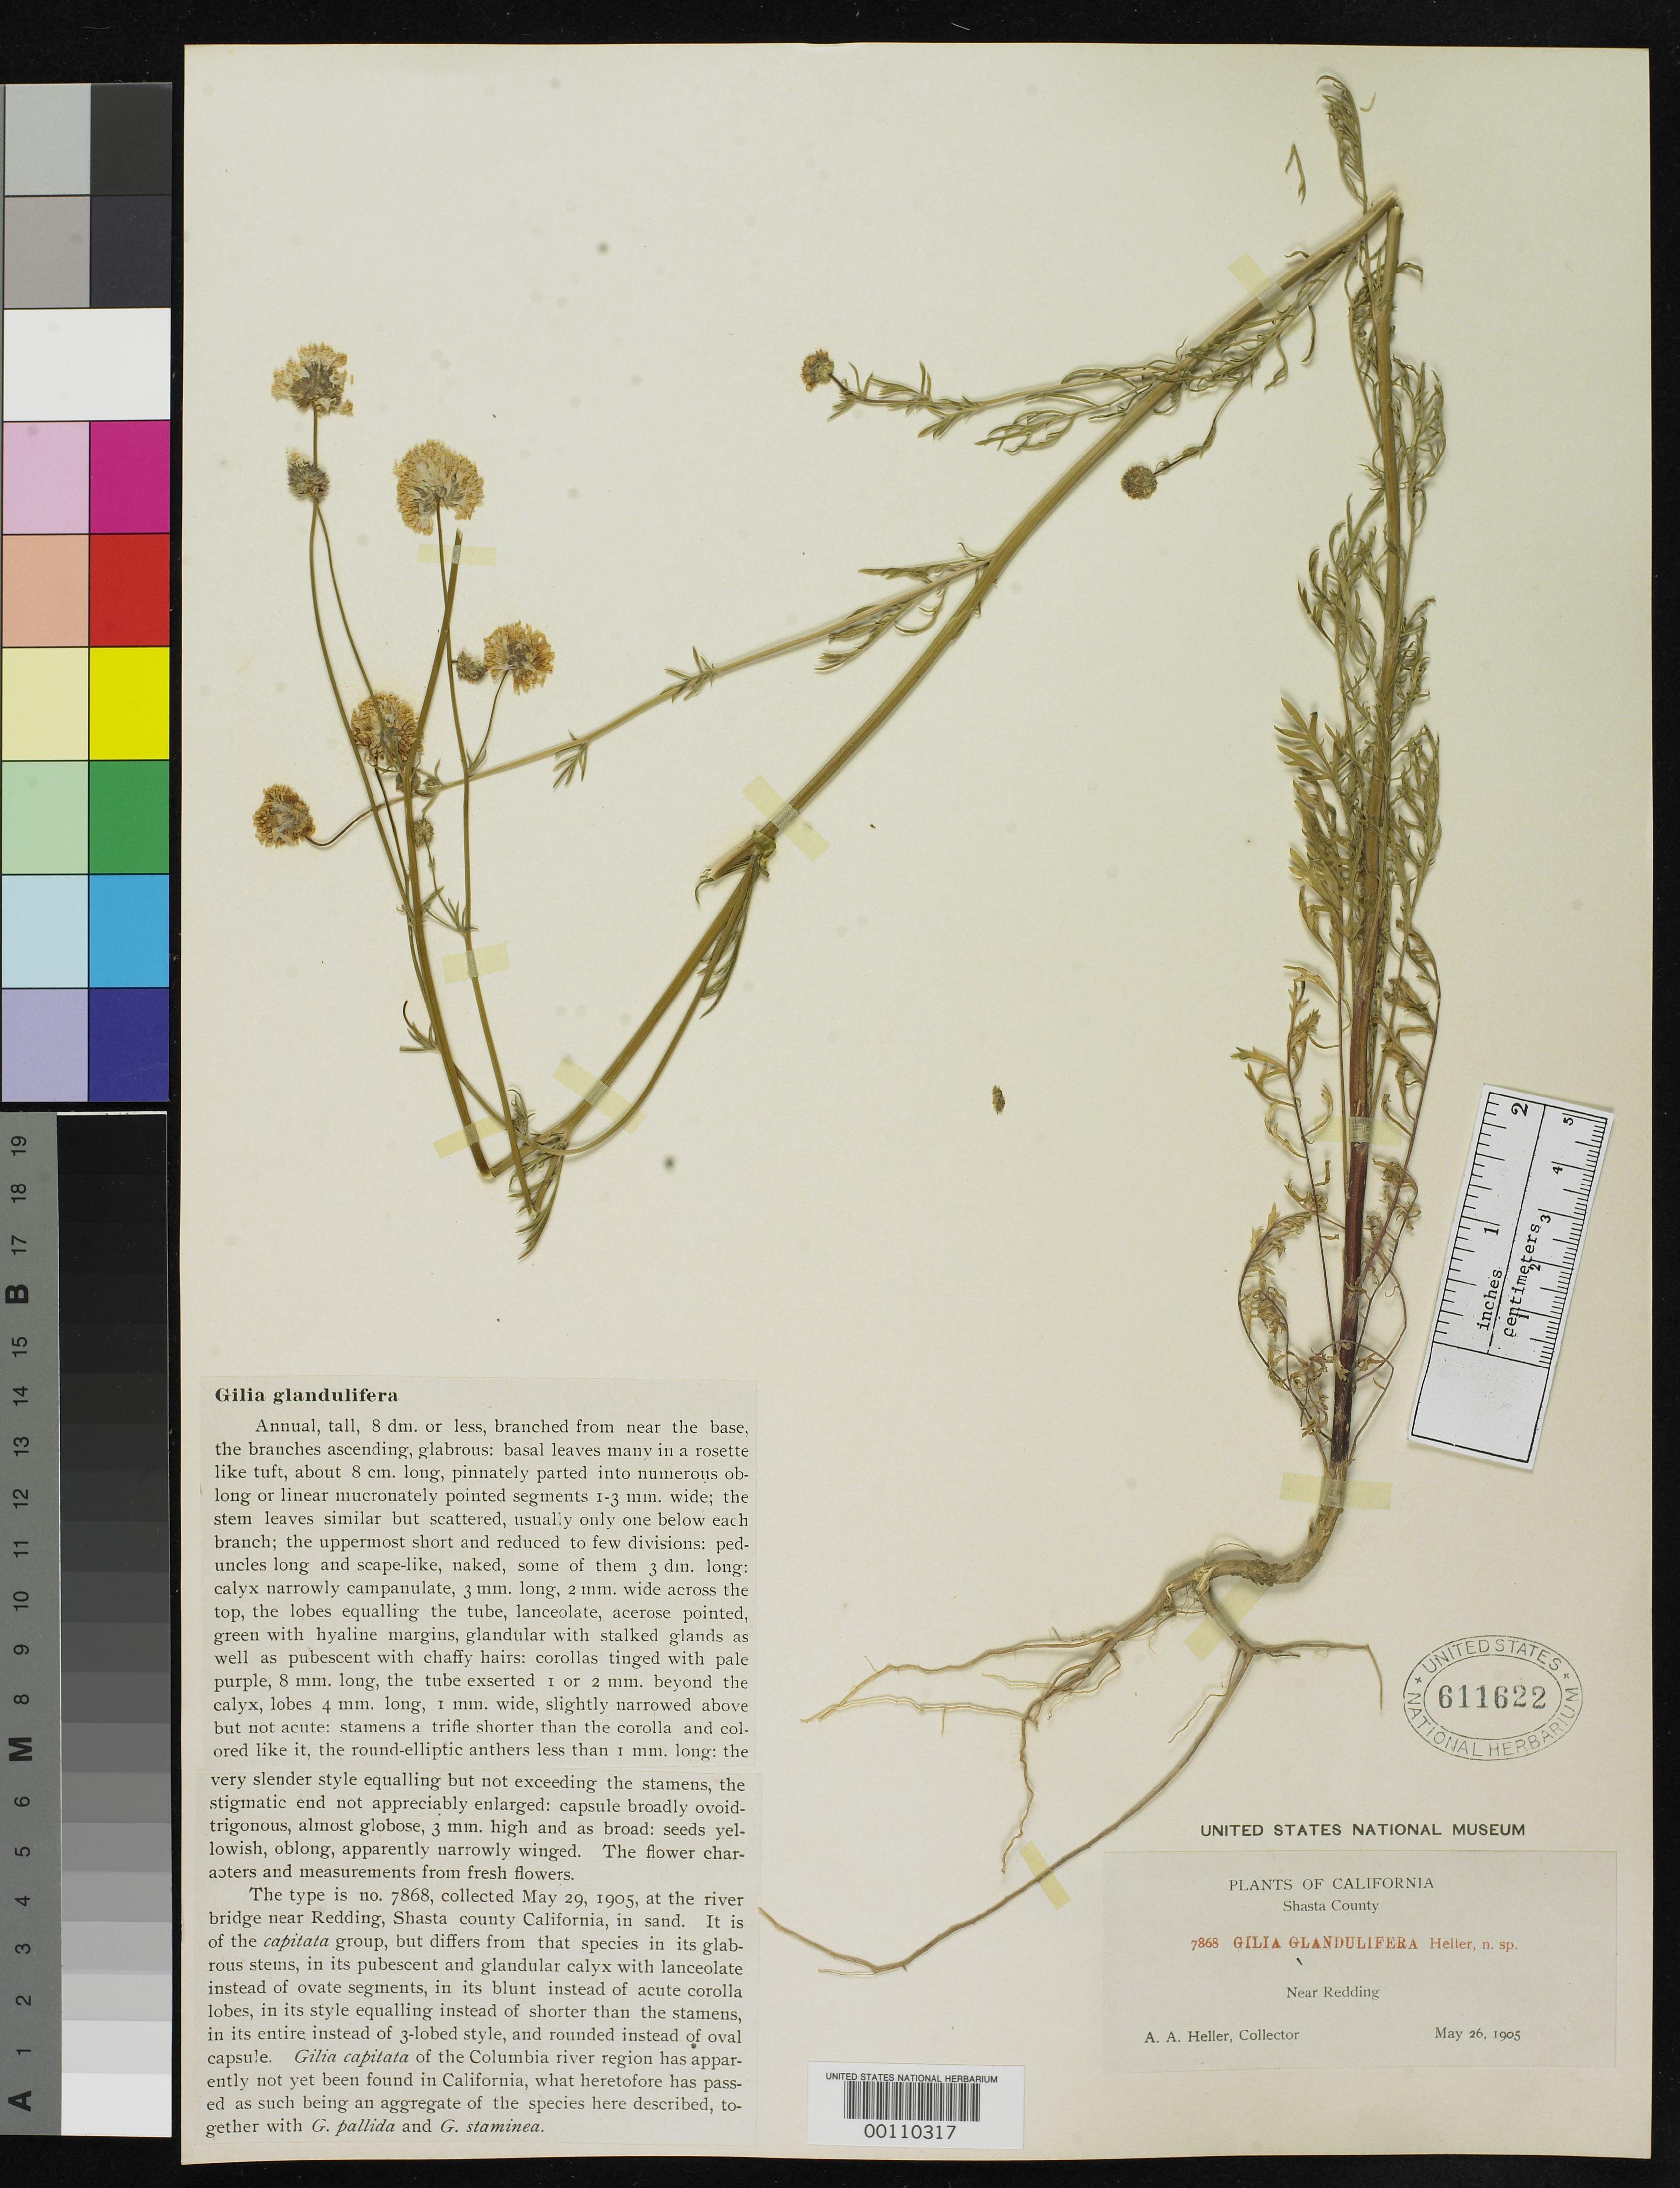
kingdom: Plantae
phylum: Tracheophyta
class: Magnoliopsida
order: Ericales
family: Polemoniaceae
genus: Gilia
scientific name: Gilia glandulifera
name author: A. Heller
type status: Isotype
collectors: A. A. Heller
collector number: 7868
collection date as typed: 26 May 1905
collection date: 1905-05-26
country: United States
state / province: California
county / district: Shasta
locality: Near Redding.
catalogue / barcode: US 611622